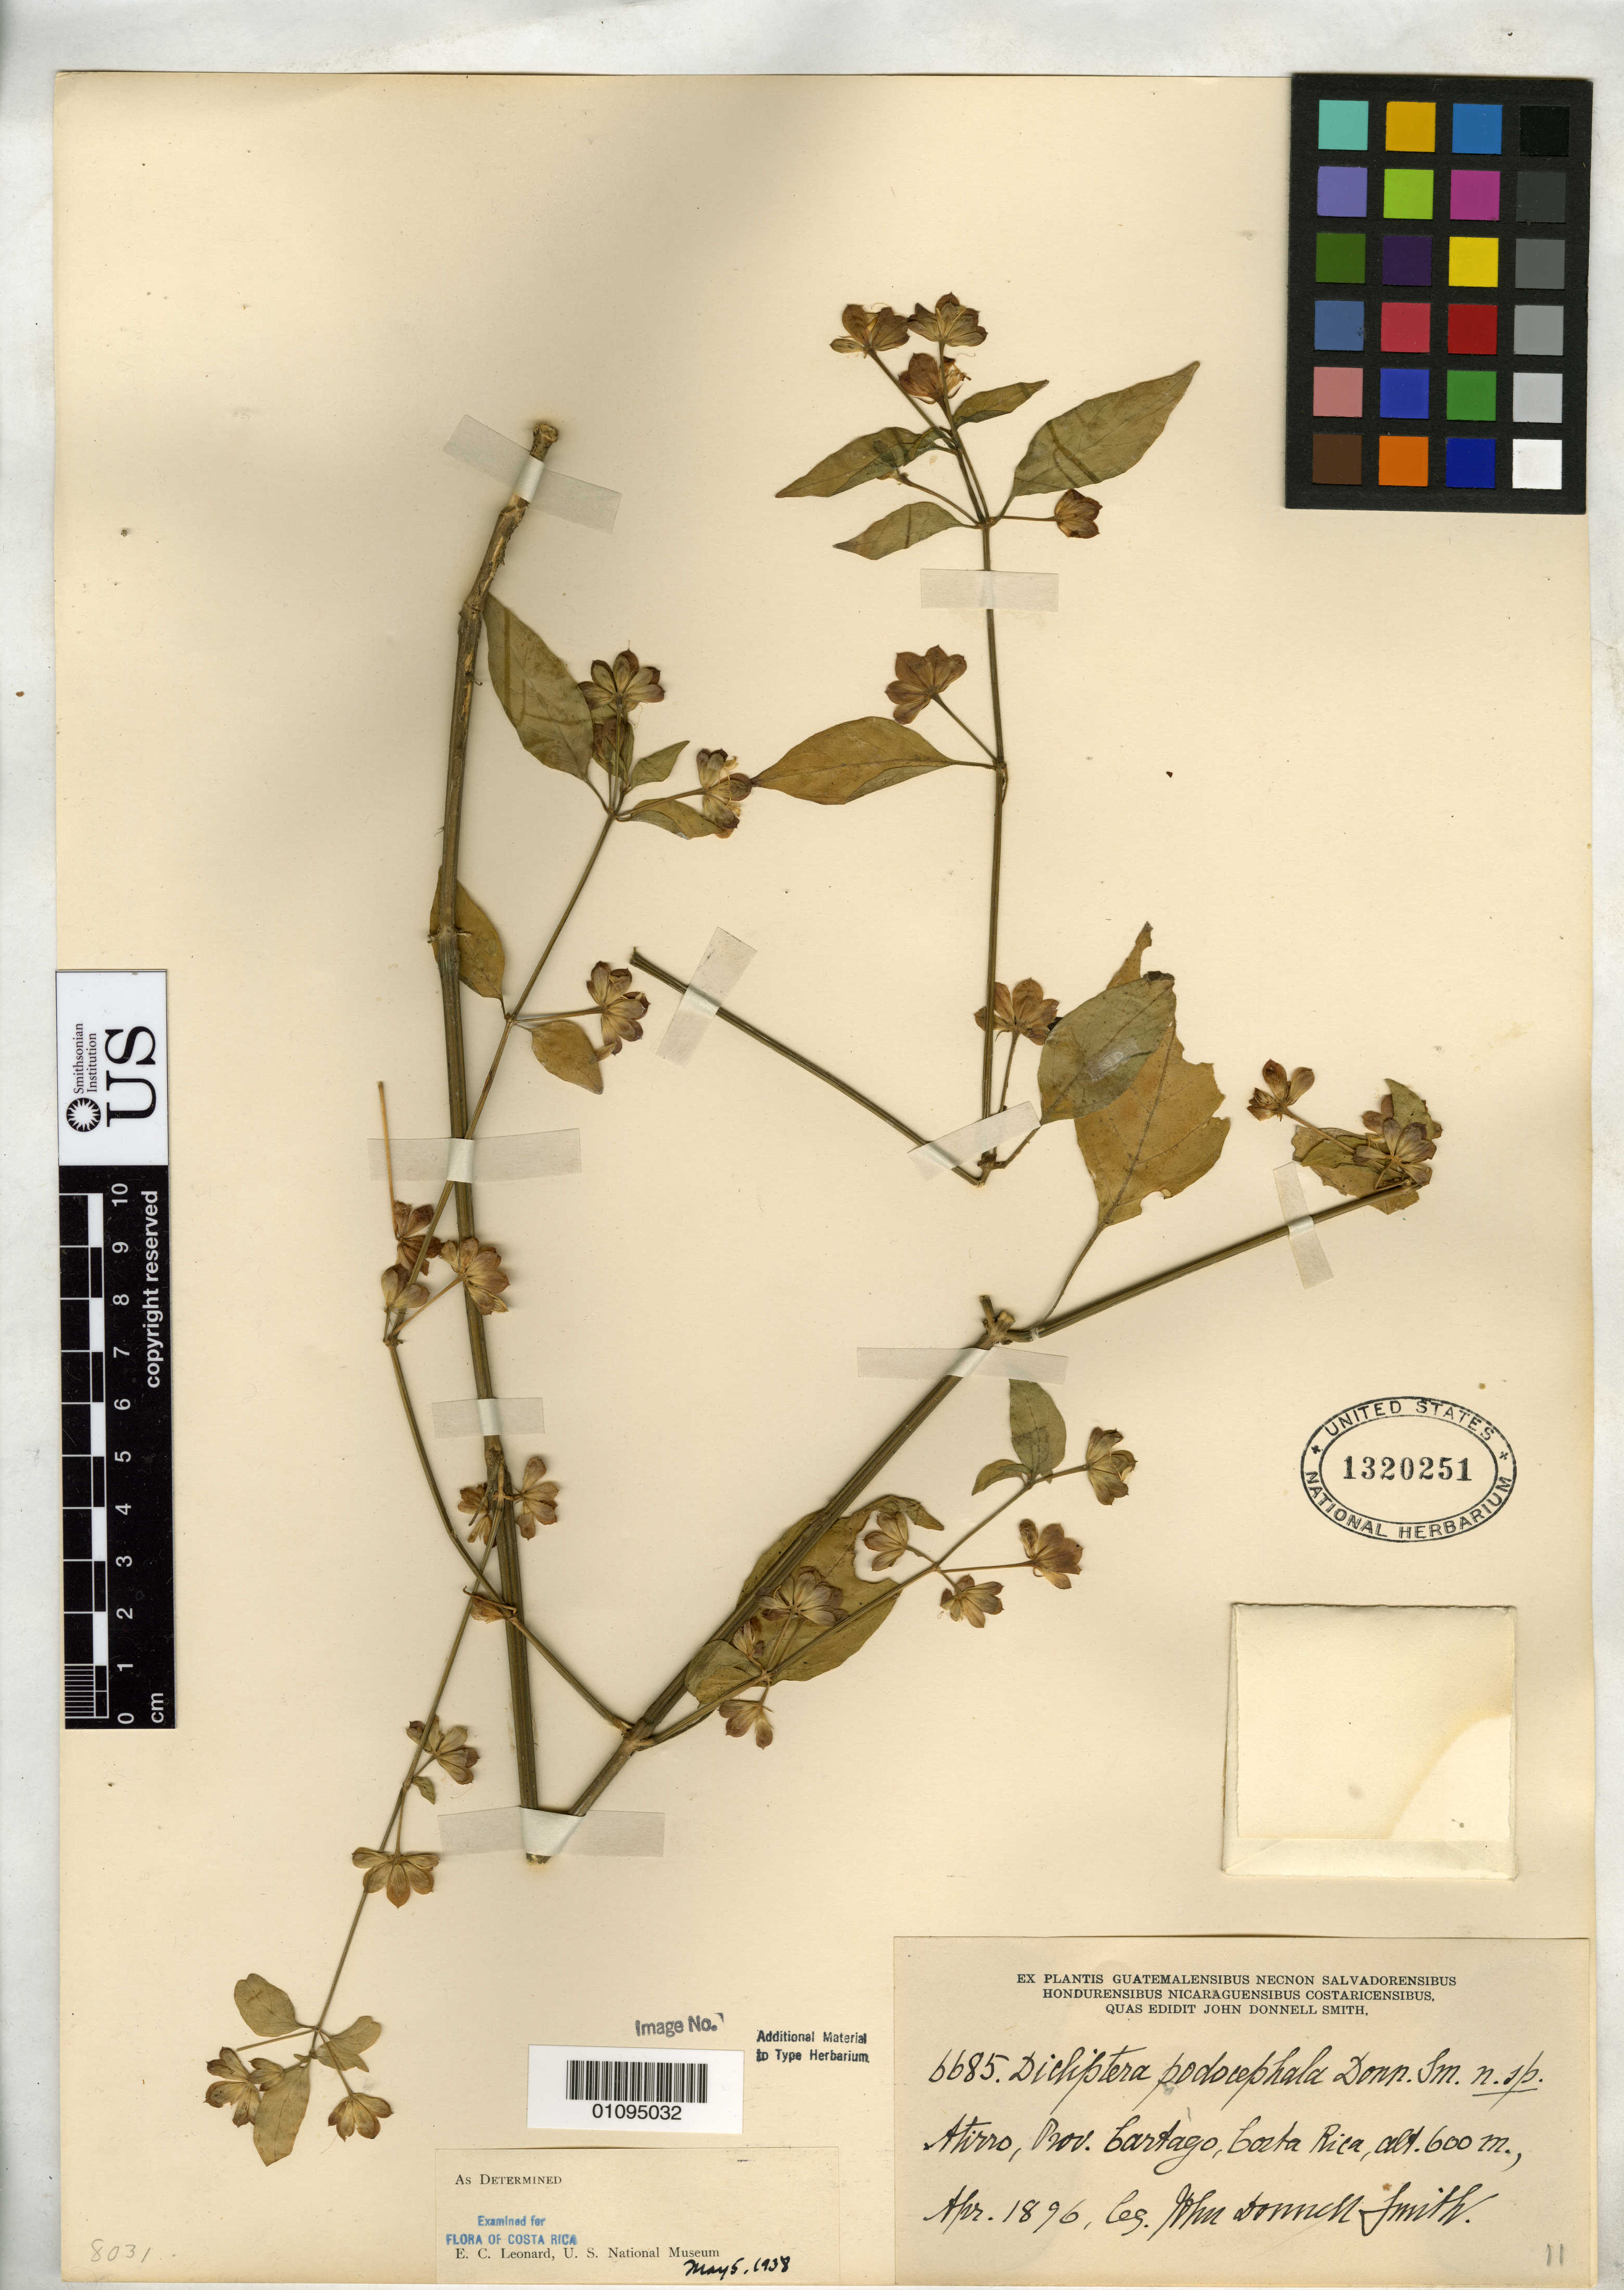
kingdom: Plantae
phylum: Tracheophyta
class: Magnoliopsida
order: Lamiales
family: Acanthaceae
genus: Dicliptera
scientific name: Dicliptera podocephala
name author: Donn. Sm.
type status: Type Collection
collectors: J. Donnell Smith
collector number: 6685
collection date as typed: Apr 1896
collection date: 1896-04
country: Costa Rica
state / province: Cartago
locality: Atirro, Prov. Cartago.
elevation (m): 600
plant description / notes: One of several duplicates (USNH 1320249, 1320250, 1320251, 1320252, 1320253) received from the John Donnell Smith herbarium [not stamped as such, but USNH sheet numbers place them with this accession]. One sheet (USNH 1320253) was annotated as "Type Specimen" at a later date but the sheets are probably best regarded as syntypes.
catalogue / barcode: US 1320251